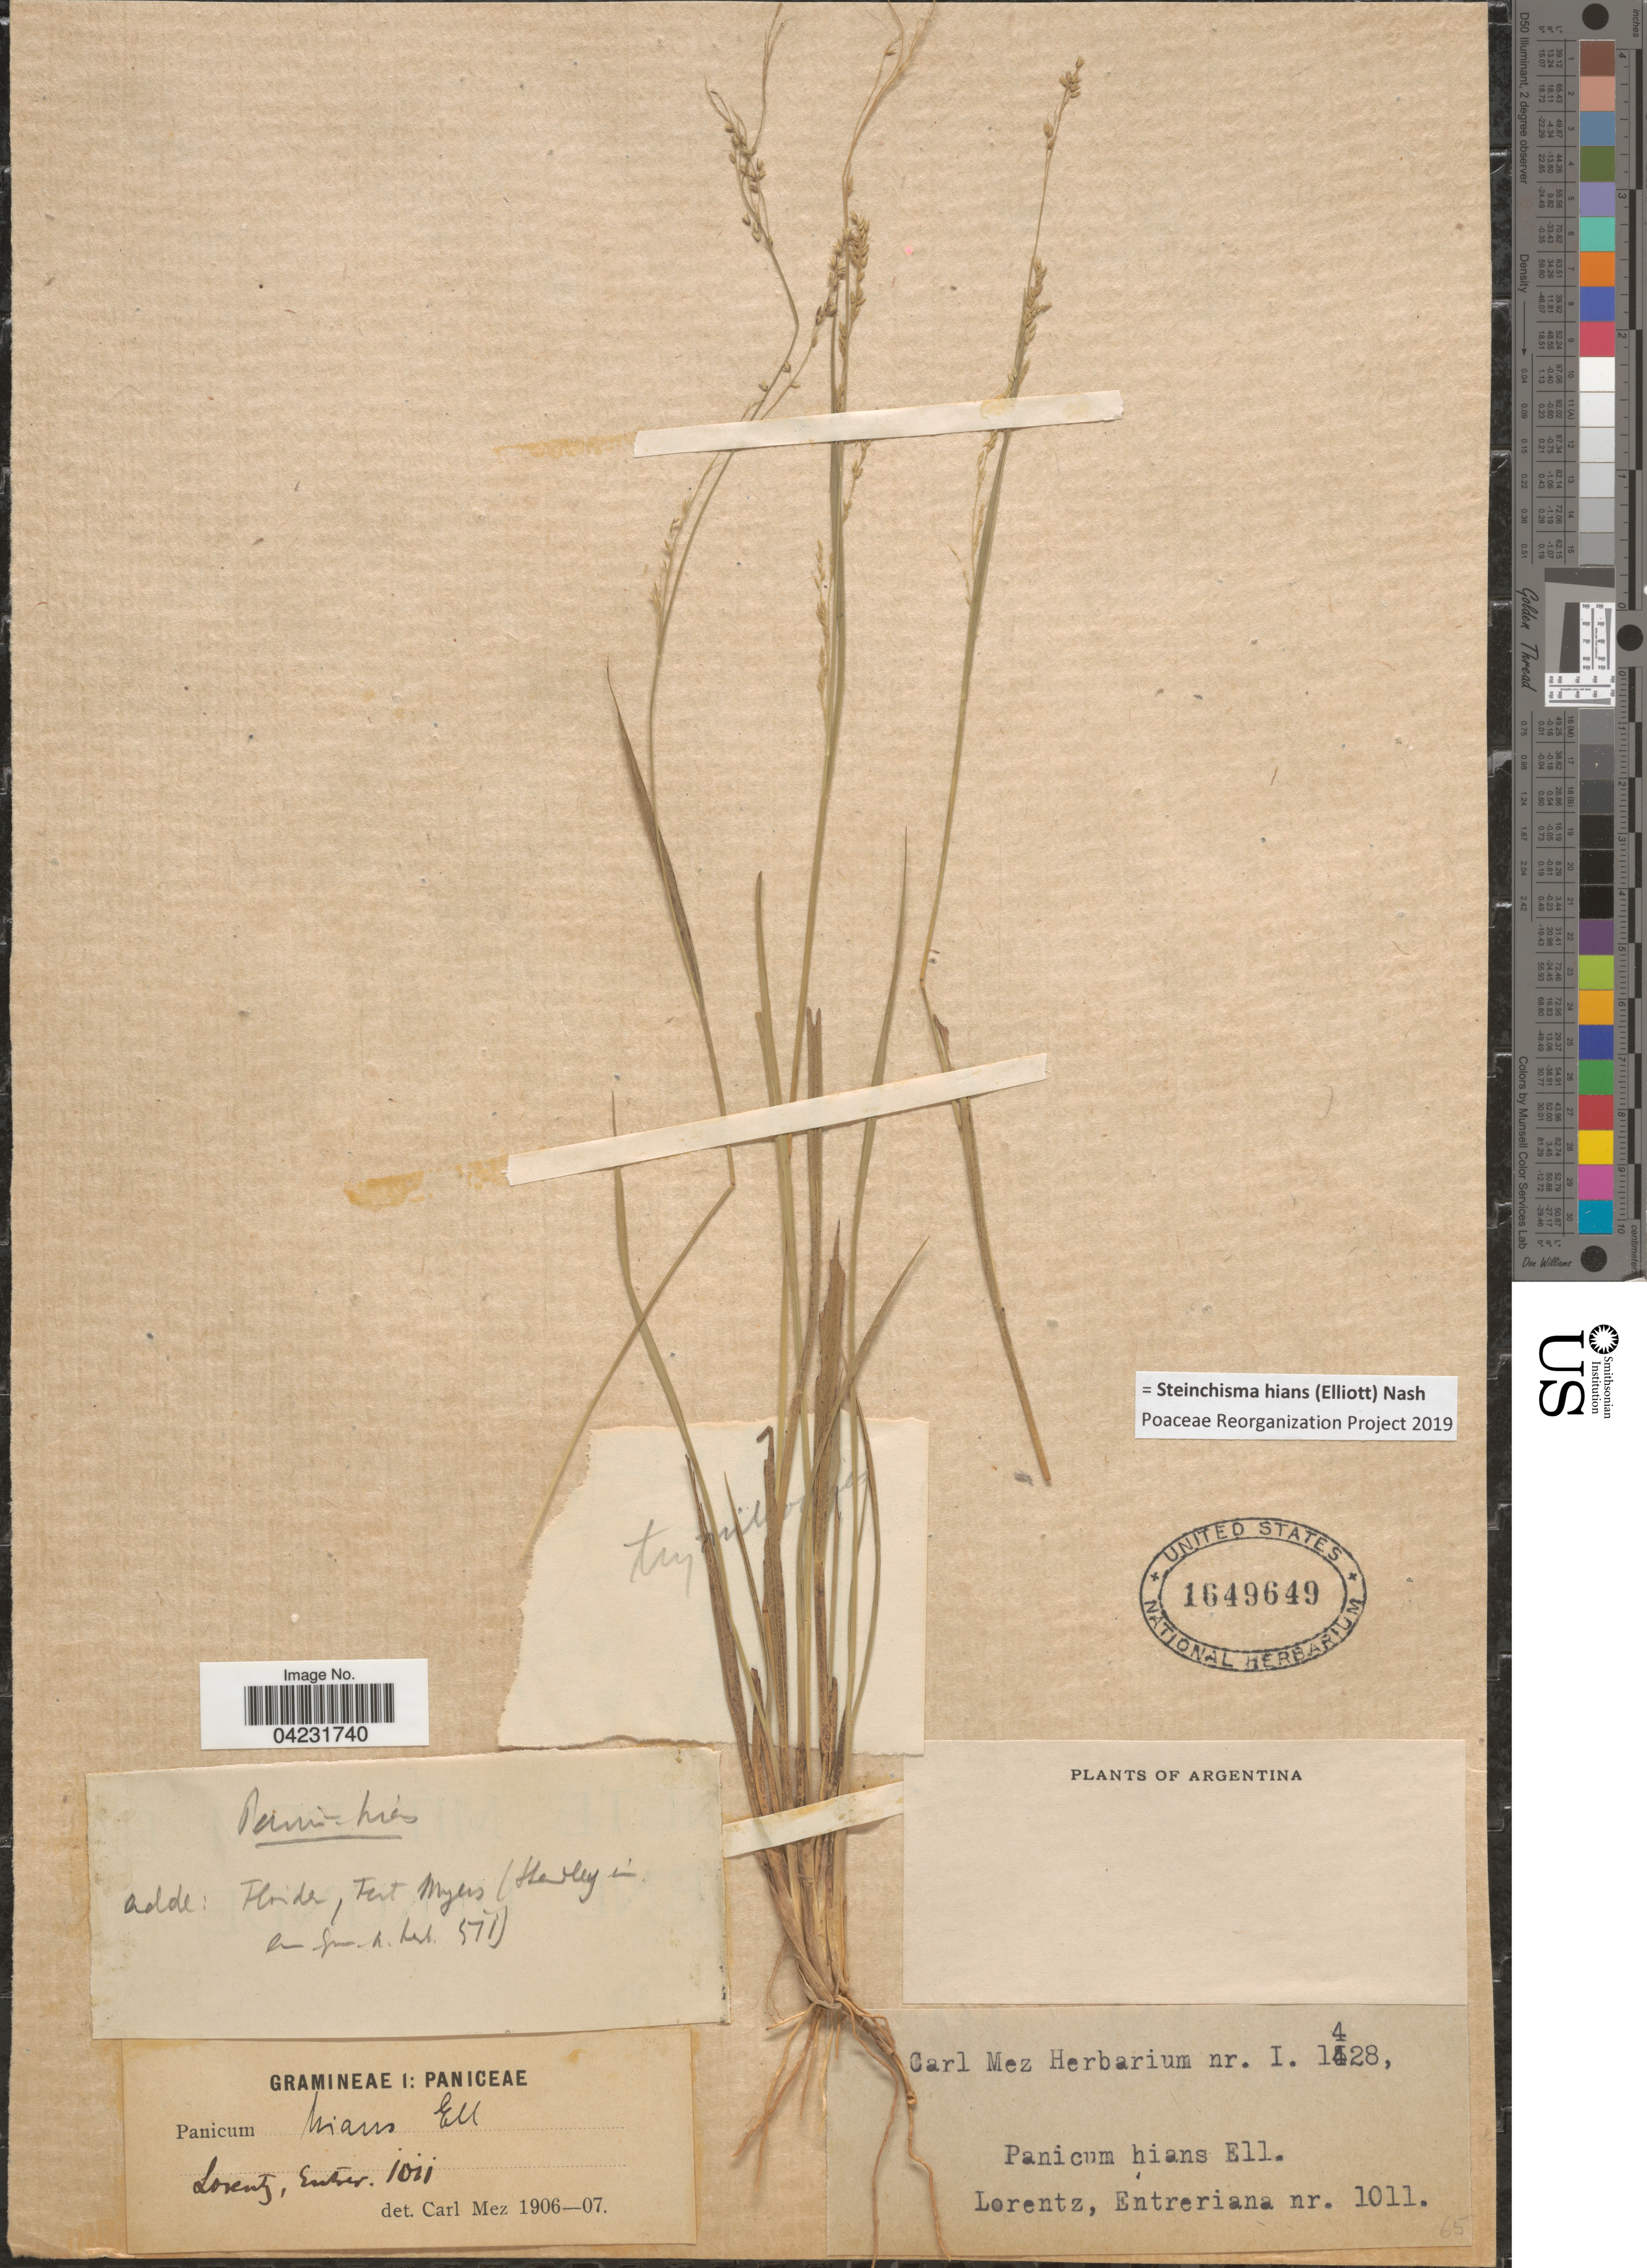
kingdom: Plantae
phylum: Tracheophyta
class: Liliopsida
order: Poales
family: Poaceae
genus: Steinchisma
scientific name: Steinchisma hians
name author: (Elliott) Nash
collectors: E. Lorentz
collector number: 1011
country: Argentina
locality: Adde: Florida, Fort Myers.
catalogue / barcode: US 1649649